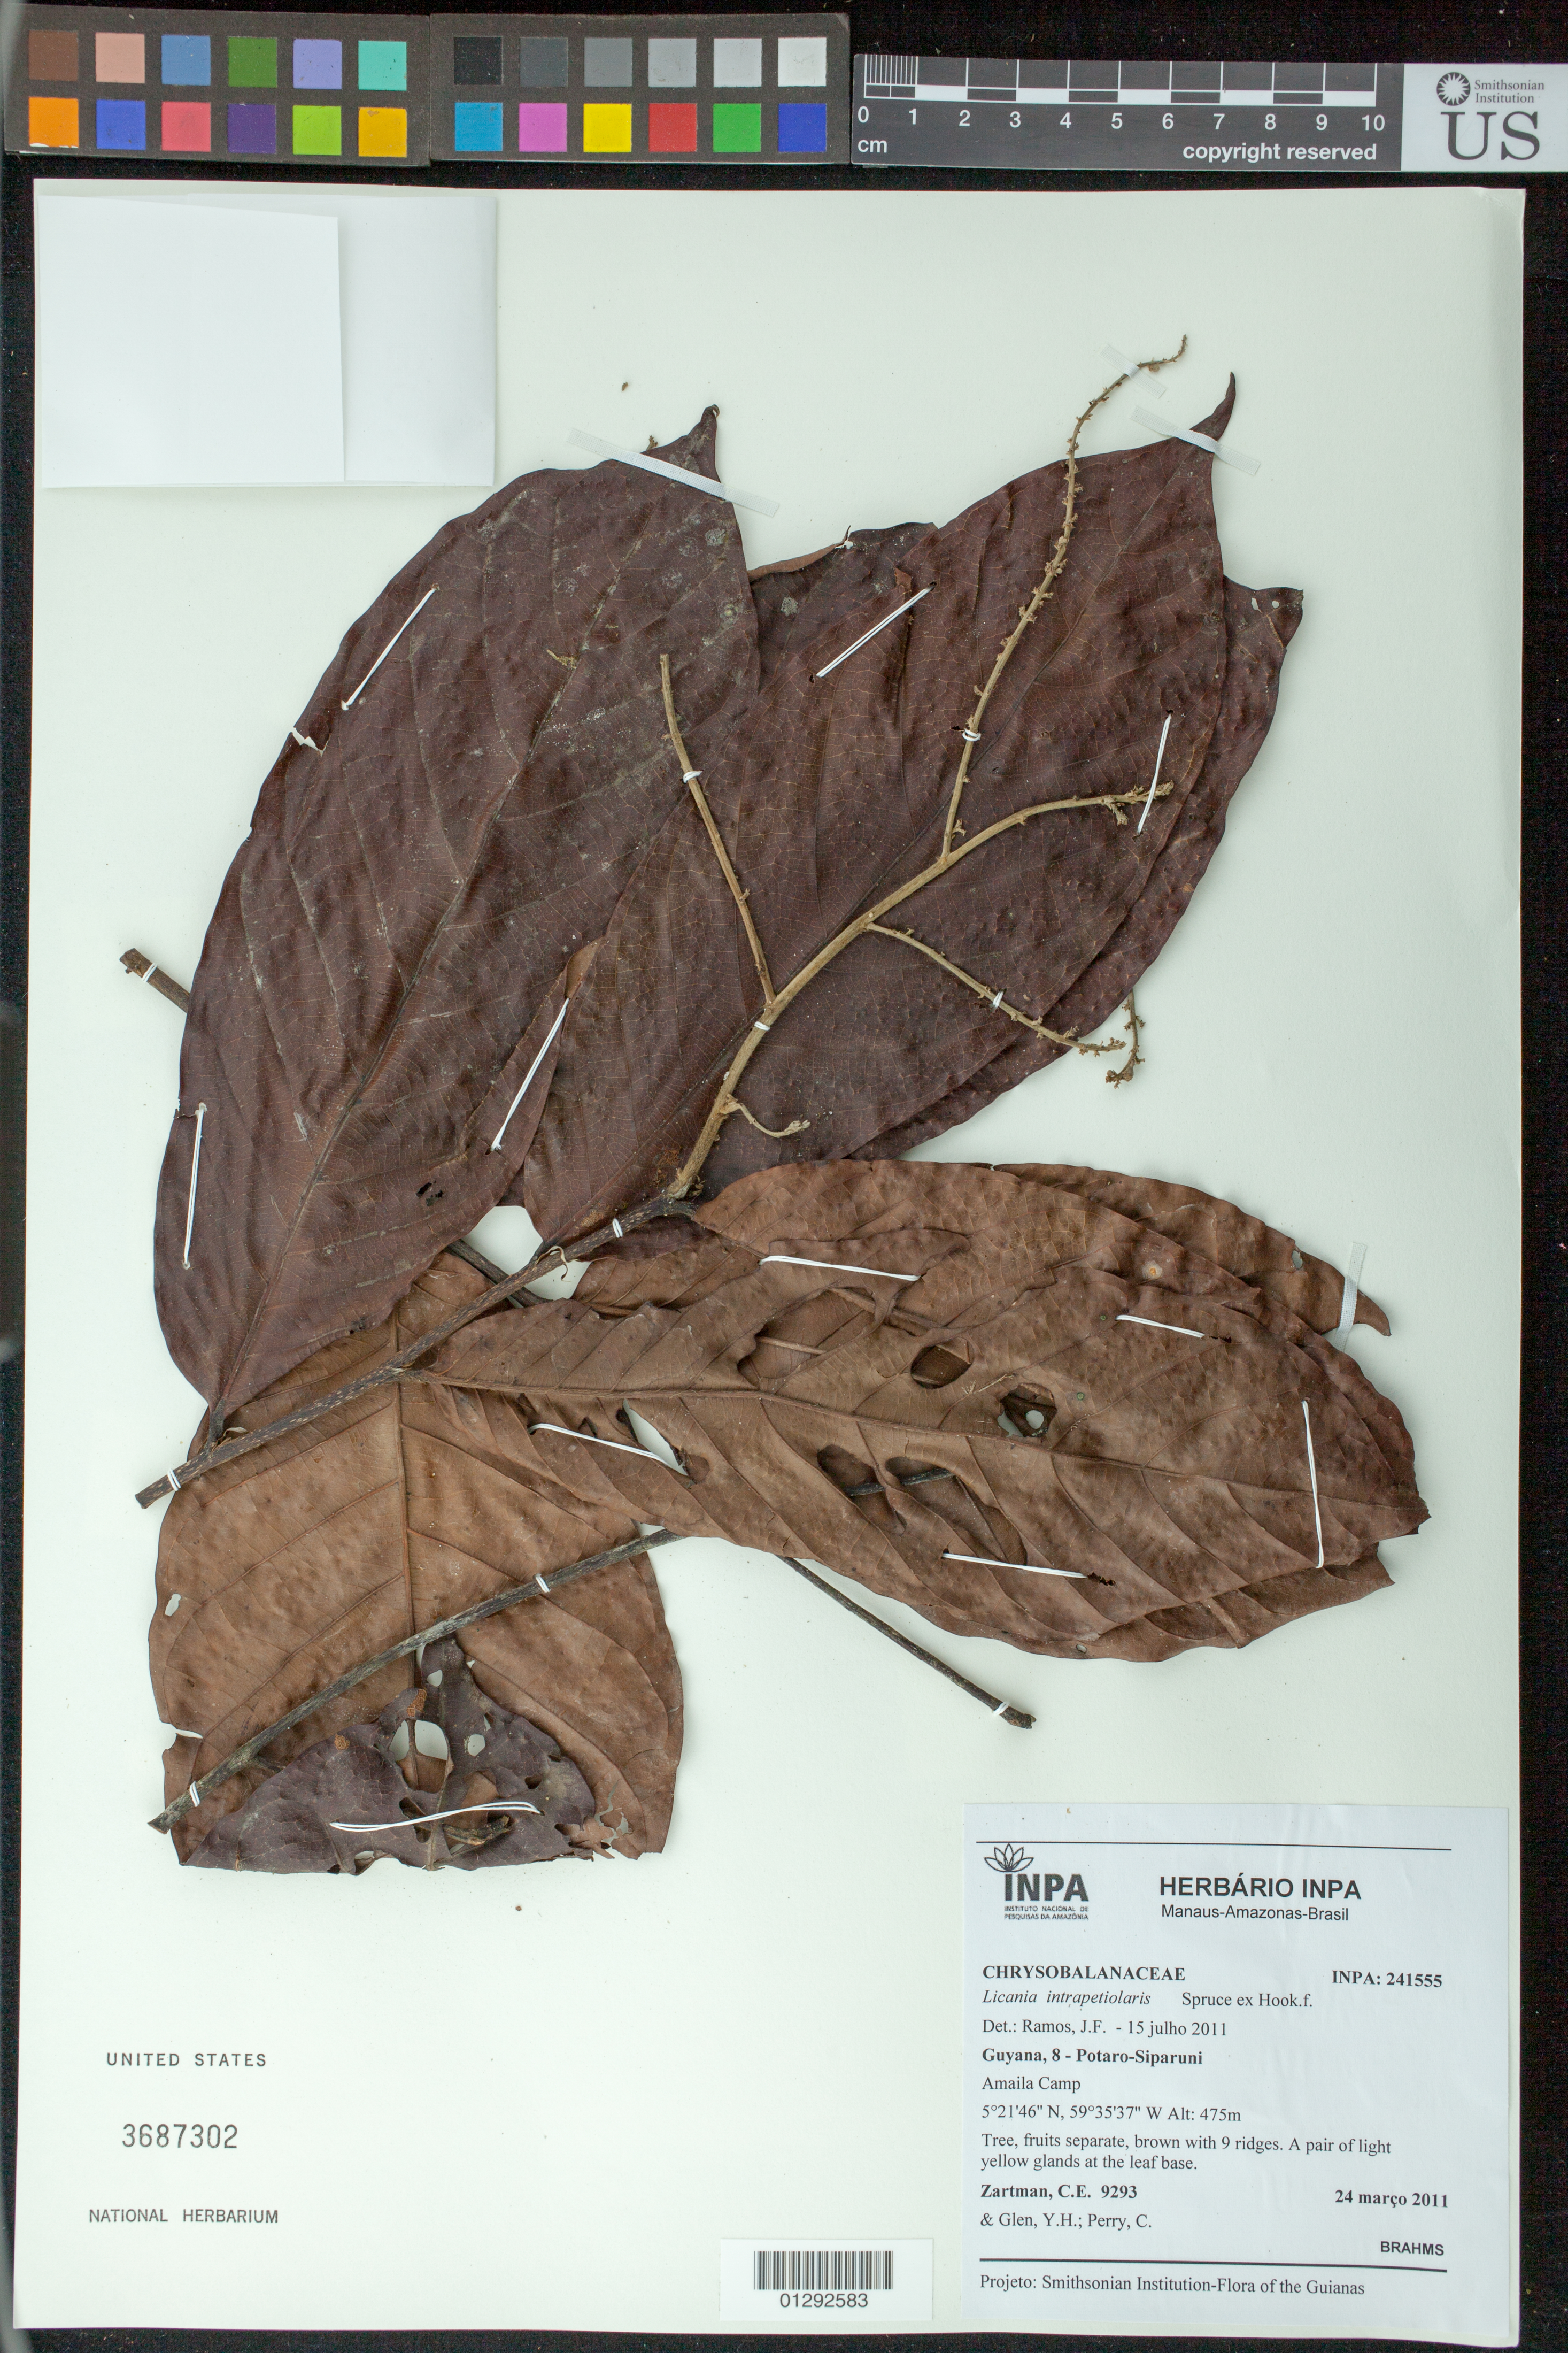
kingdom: Plantae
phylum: Tracheophyta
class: Magnoliopsida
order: Malpighiales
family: Chrysobalanaceae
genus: Hymenopus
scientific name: Hymenopus intrapetiolaris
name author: (Spreng. ex Hook. f.) Sothers & Prance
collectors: C. Zartman, Y. Glen & C. Perry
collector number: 9293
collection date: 2011-03-24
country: Guyana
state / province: Potaro-Siparuni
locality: Amaila Camp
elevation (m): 475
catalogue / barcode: US 3687302